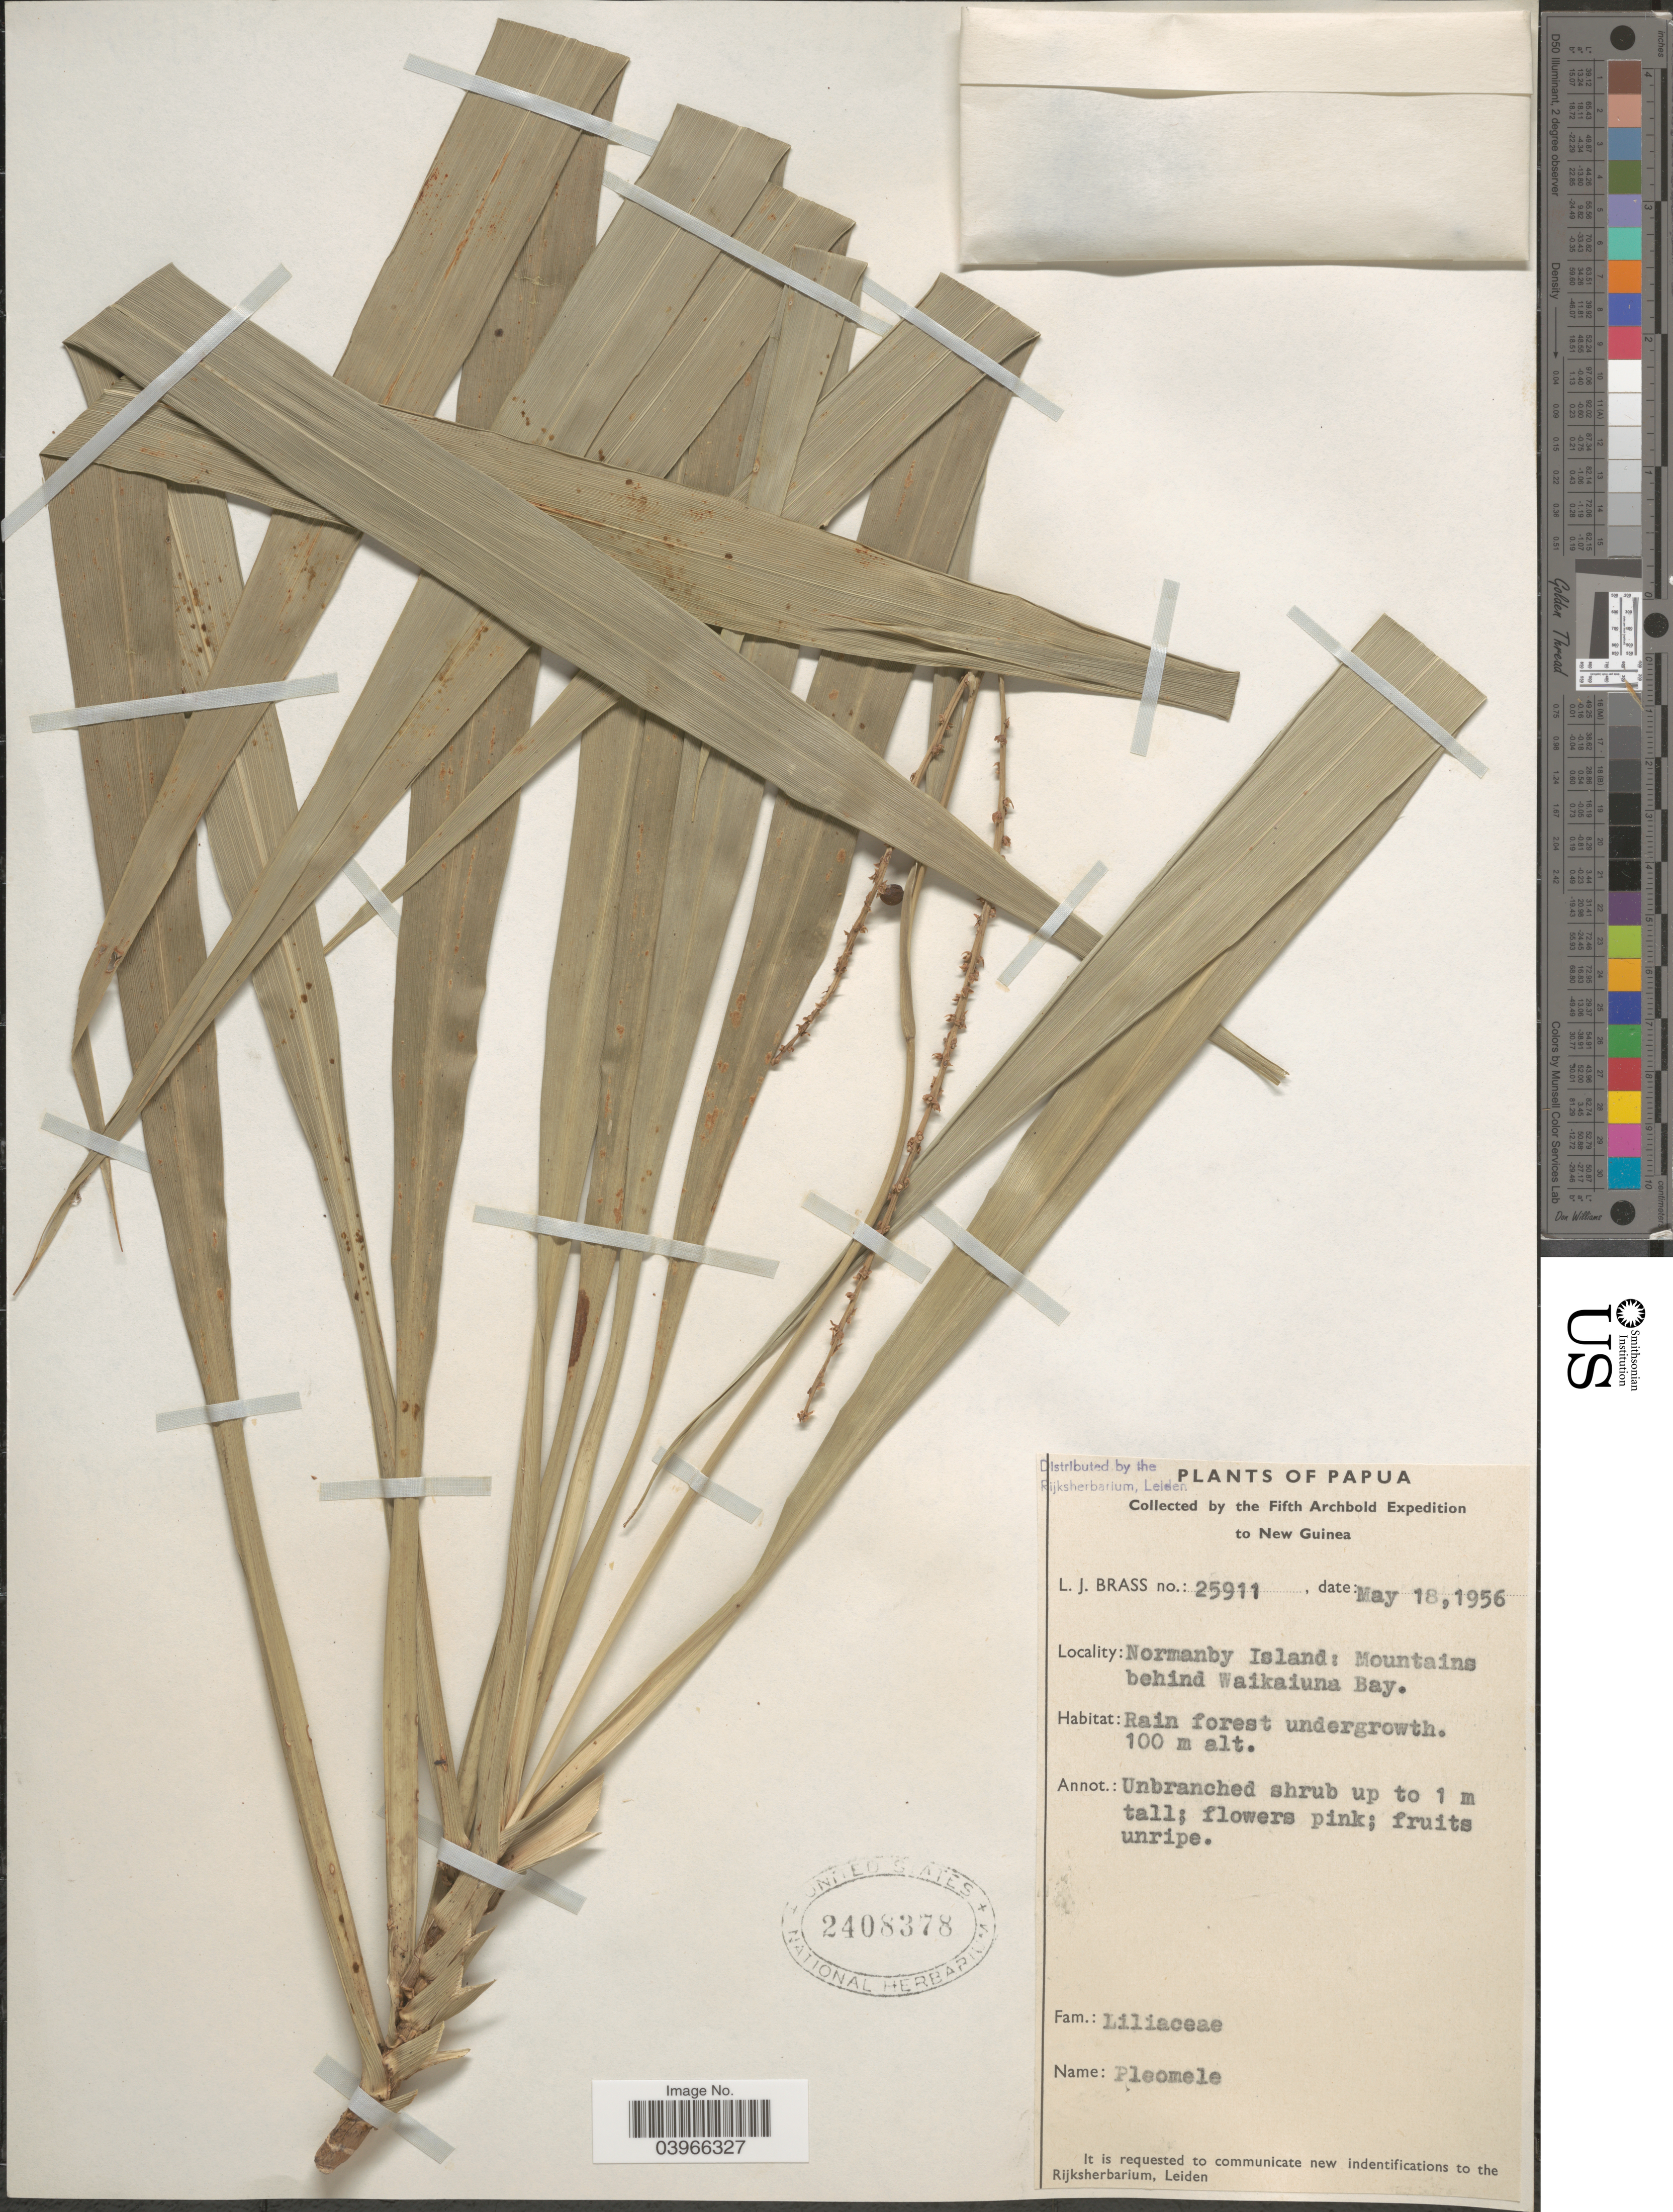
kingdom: Plantae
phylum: Tracheophyta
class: Liliopsida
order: Asparagales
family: Asparagaceae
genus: Dracaena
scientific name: Dracaena sp.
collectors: L. J. Brass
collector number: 25911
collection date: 1956-05-18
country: Papua New Guinea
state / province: Milne Bay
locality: Papua. New Guinea. Normanby Island: Mountains behind Waikaiuna Bay. Rain forest undergrowth.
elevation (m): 100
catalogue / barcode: US 2408378